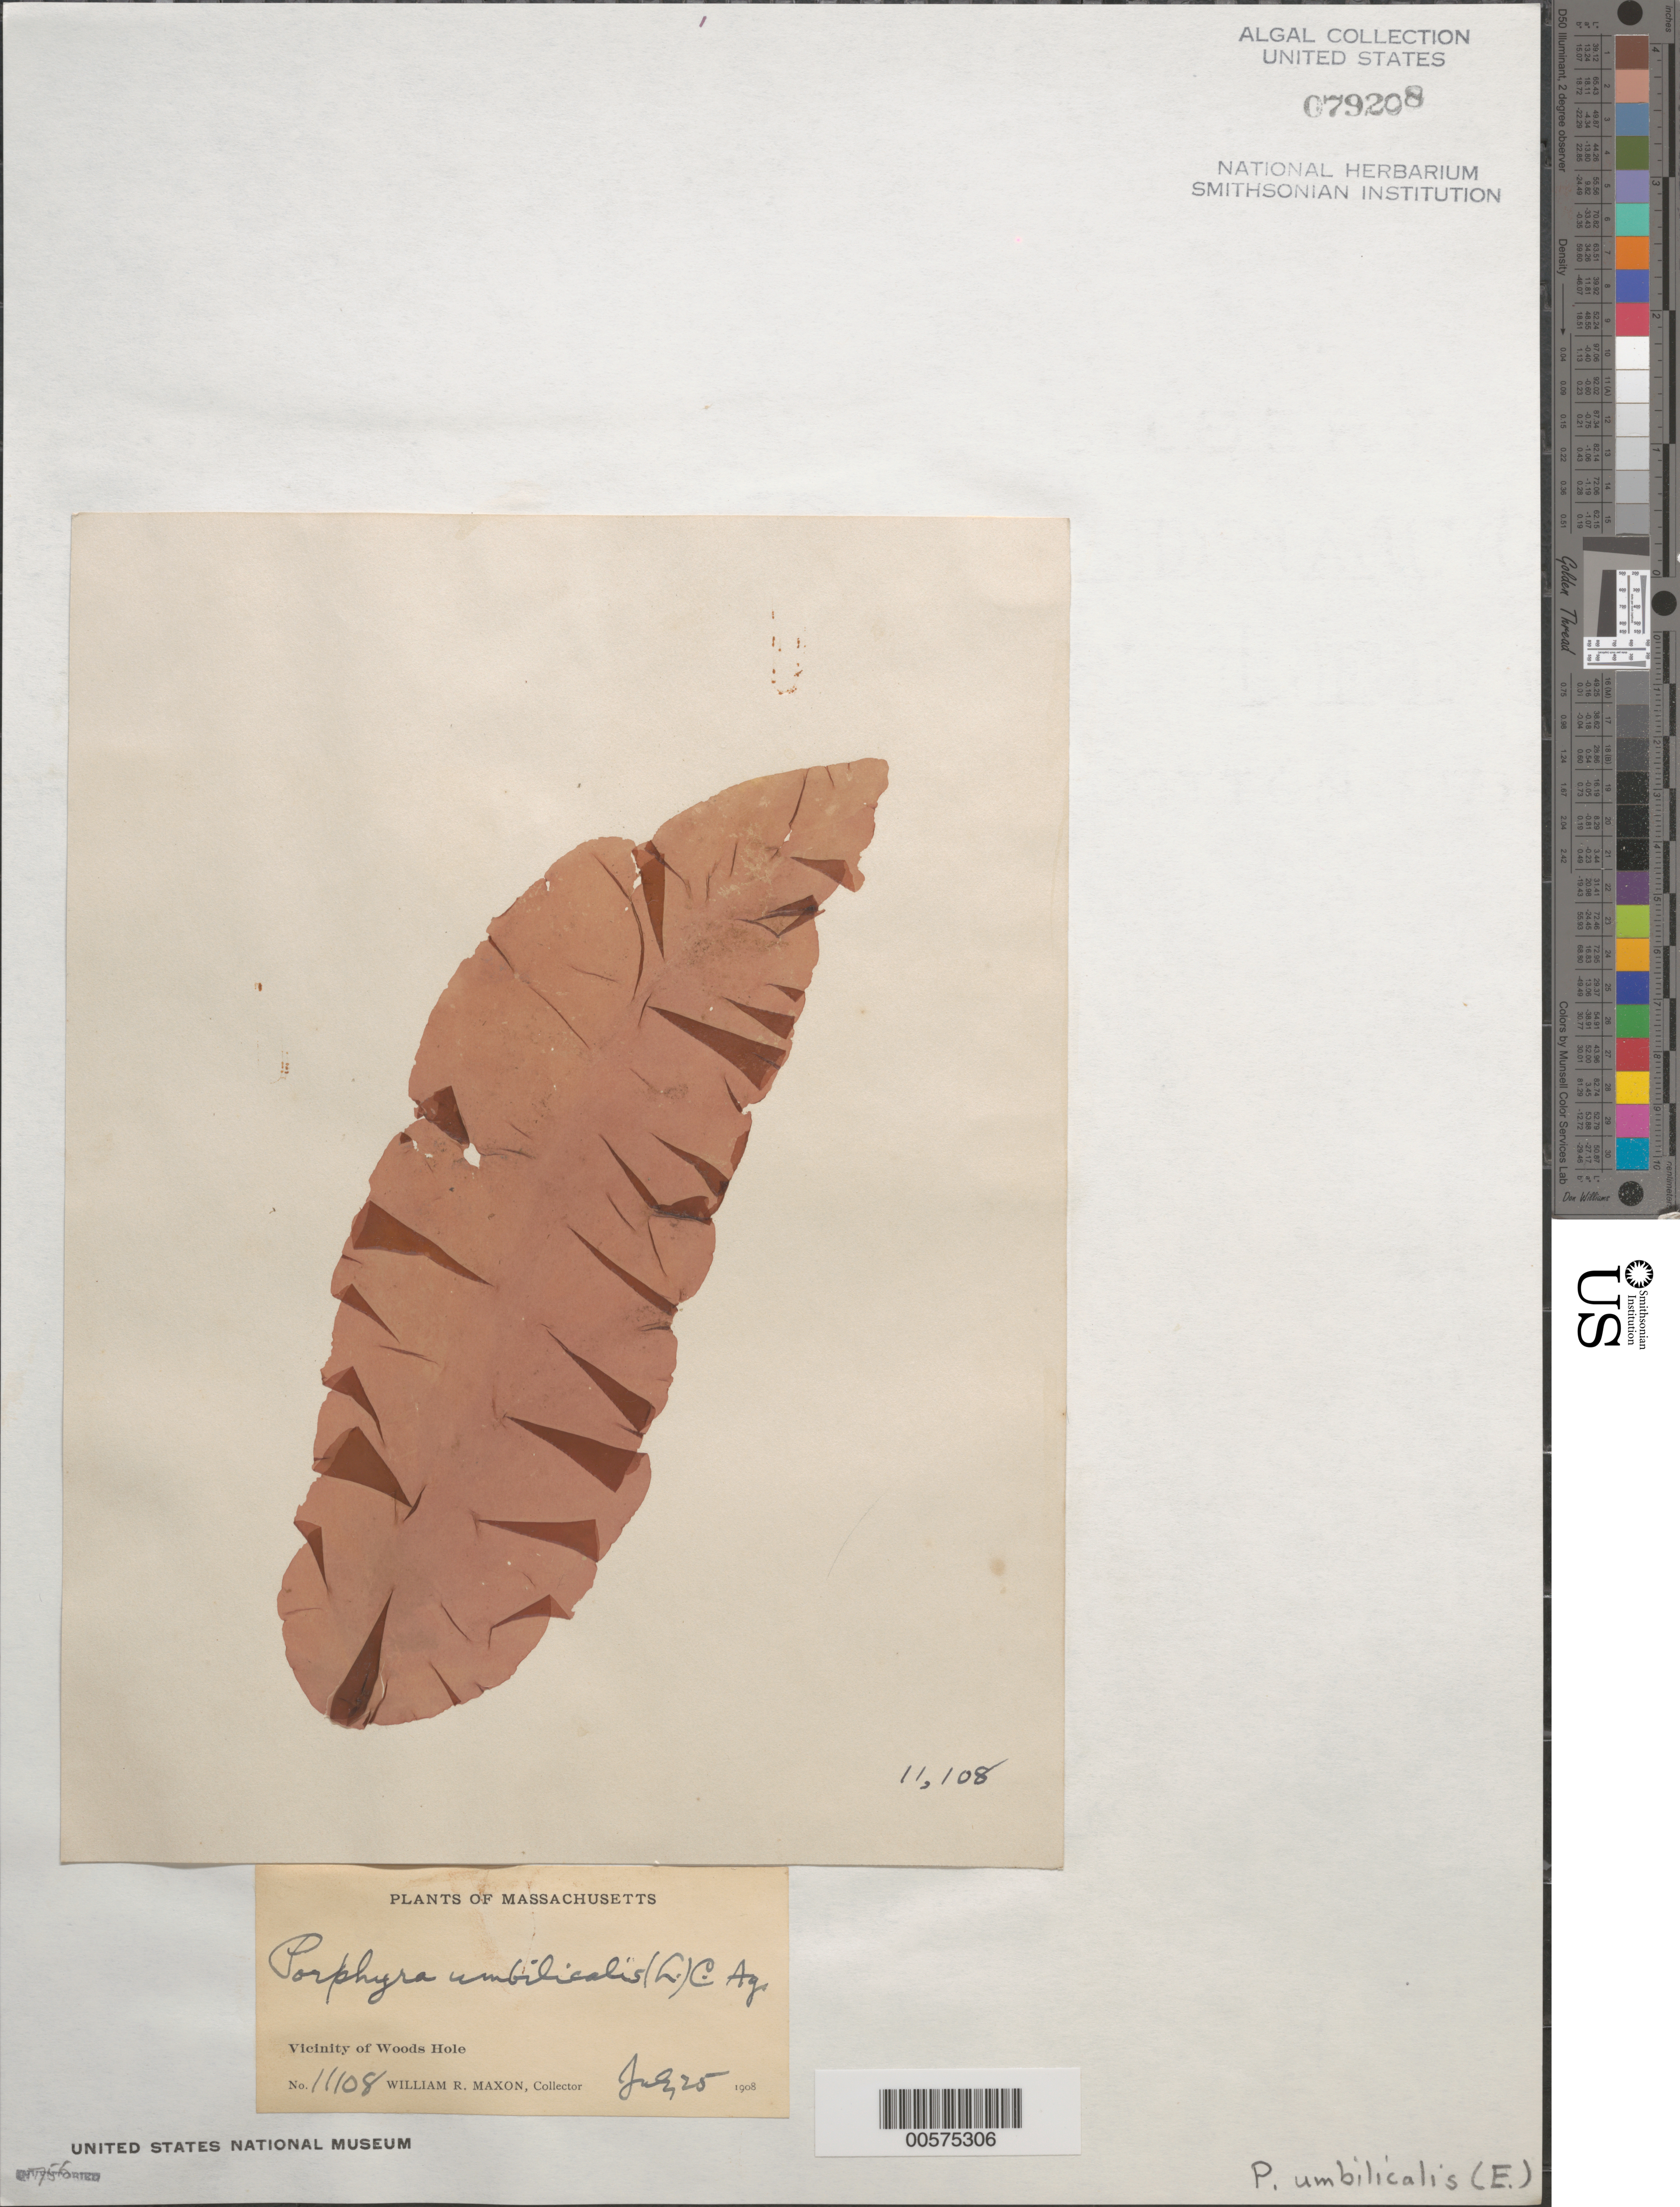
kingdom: Plantae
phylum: Rhodophyta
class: Bangiophyceae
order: Bangiales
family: Bangiaceae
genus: Porphyra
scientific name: Porphyra umbilicalis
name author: Kütz.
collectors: W. R. Maxon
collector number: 11108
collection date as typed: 25 Jul 1908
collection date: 1908-07-25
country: United States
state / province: Massachusetts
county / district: Barnstable County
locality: Woods Hole area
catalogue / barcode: US 79208